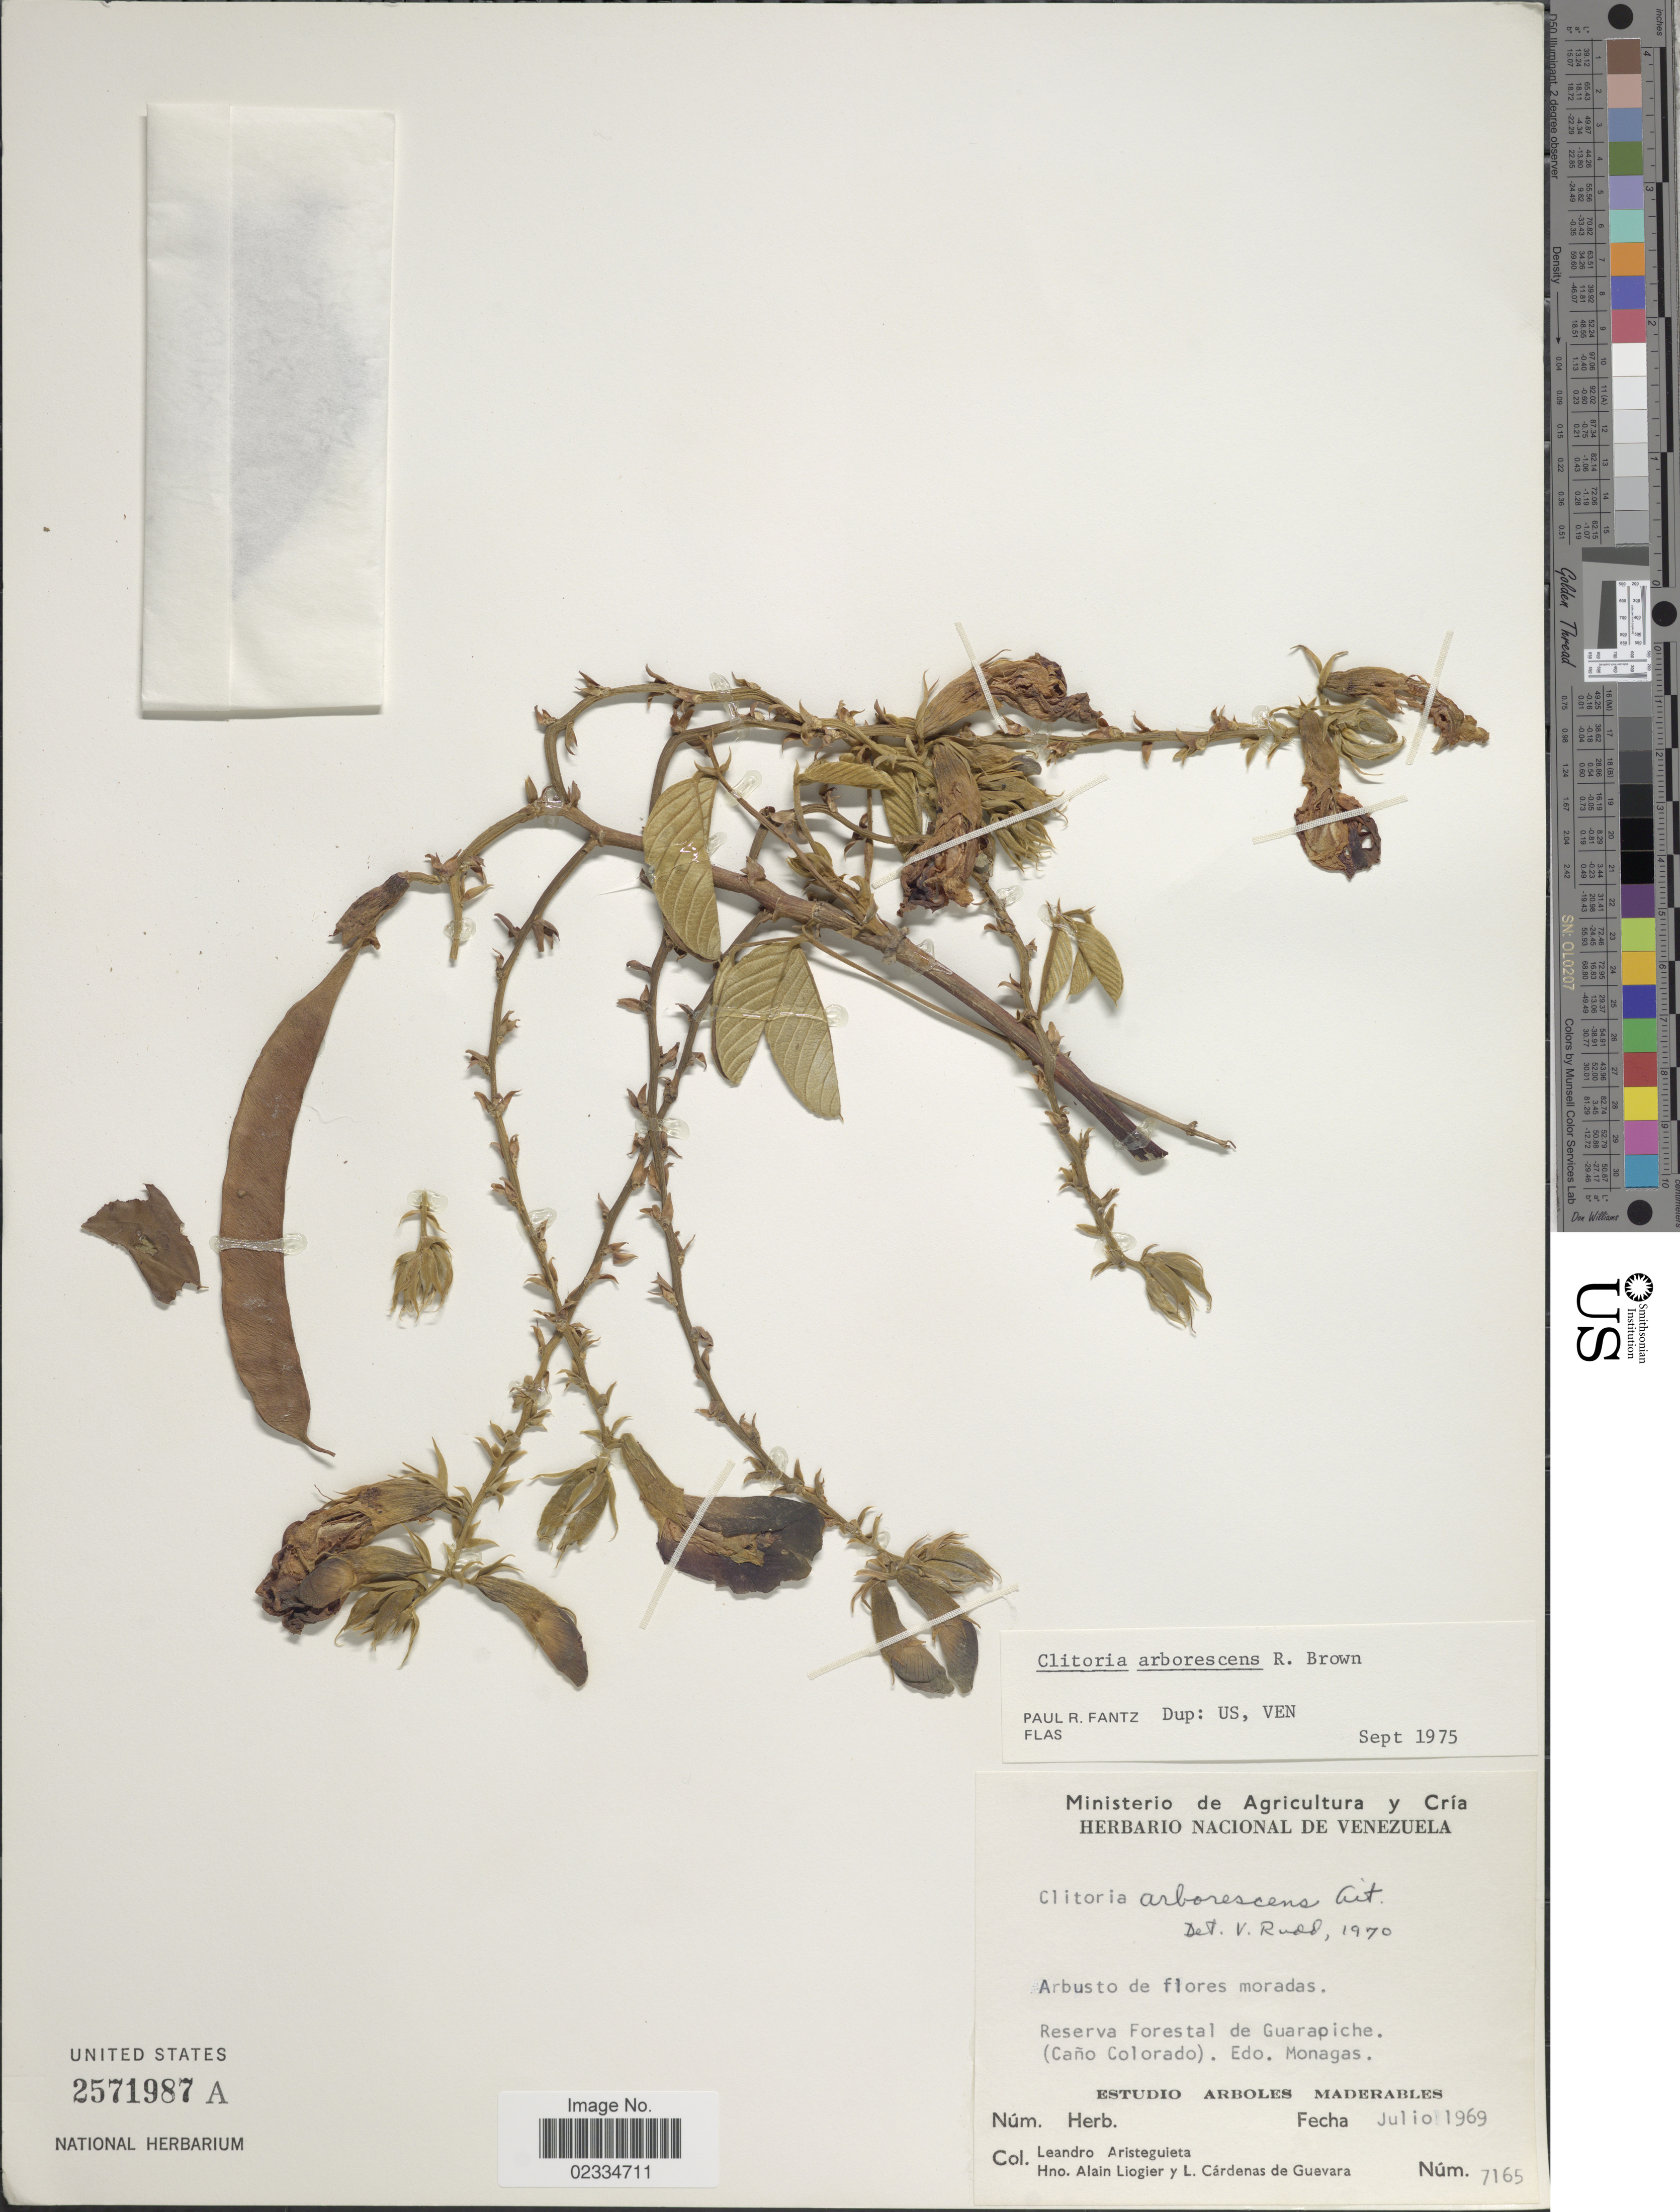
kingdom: Plantae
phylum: Tracheophyta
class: Magnoliopsida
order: Fabales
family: Fabaceae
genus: Clitoria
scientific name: Clitoria arborescens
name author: R. Br.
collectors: L. Aristeguieta, A. H. Liogier & L. De Guevara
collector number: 7165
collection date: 1969-07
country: Venezuela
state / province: Monagas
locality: Reserva Florestal de Guarapiche (Cano Colorado)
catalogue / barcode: US 2571987A